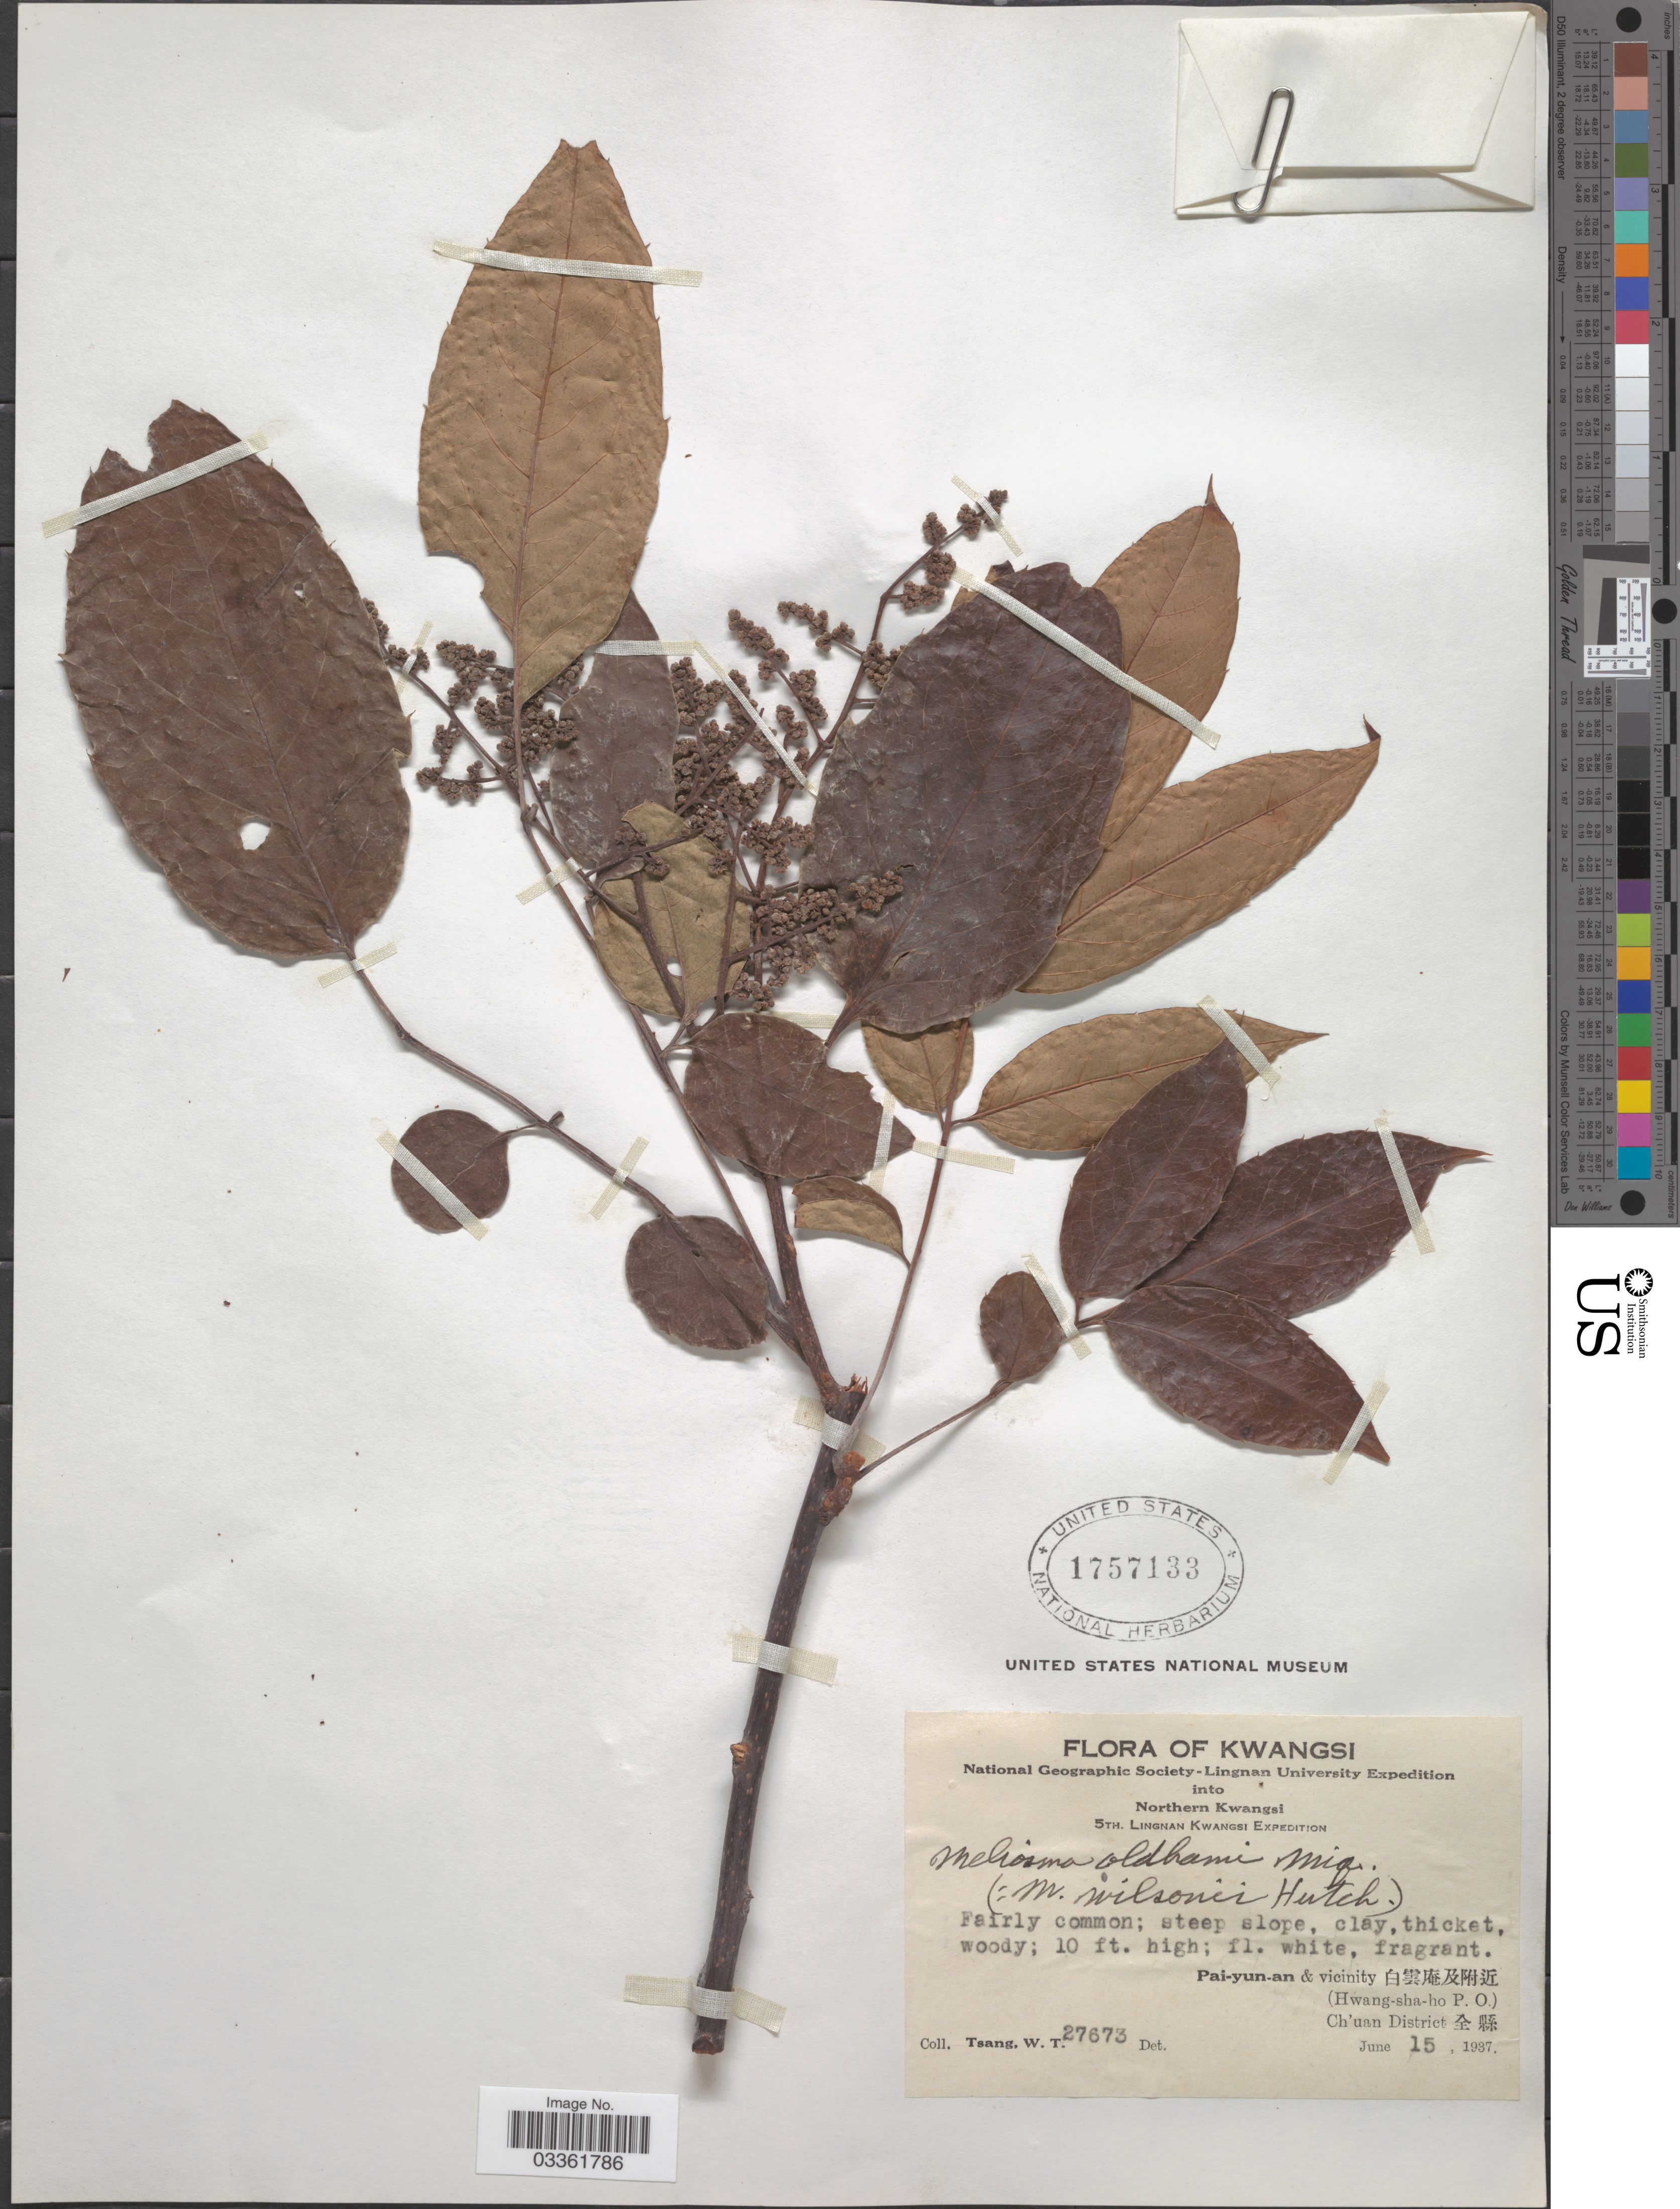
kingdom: Plantae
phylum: Tracheophyta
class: Magnoliopsida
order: Proteales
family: Sabiaceae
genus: Meliosma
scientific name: Meliosma rhoifolia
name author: Maxim.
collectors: W. T. Tsang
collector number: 27673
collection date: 1937-06-15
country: China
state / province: Guangxi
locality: Kwasi,Northern Kwangsi, Pai-yun-an & vicinity (Hwang-sha-ho P.O.), Ch'uan District .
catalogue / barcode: US 1757133